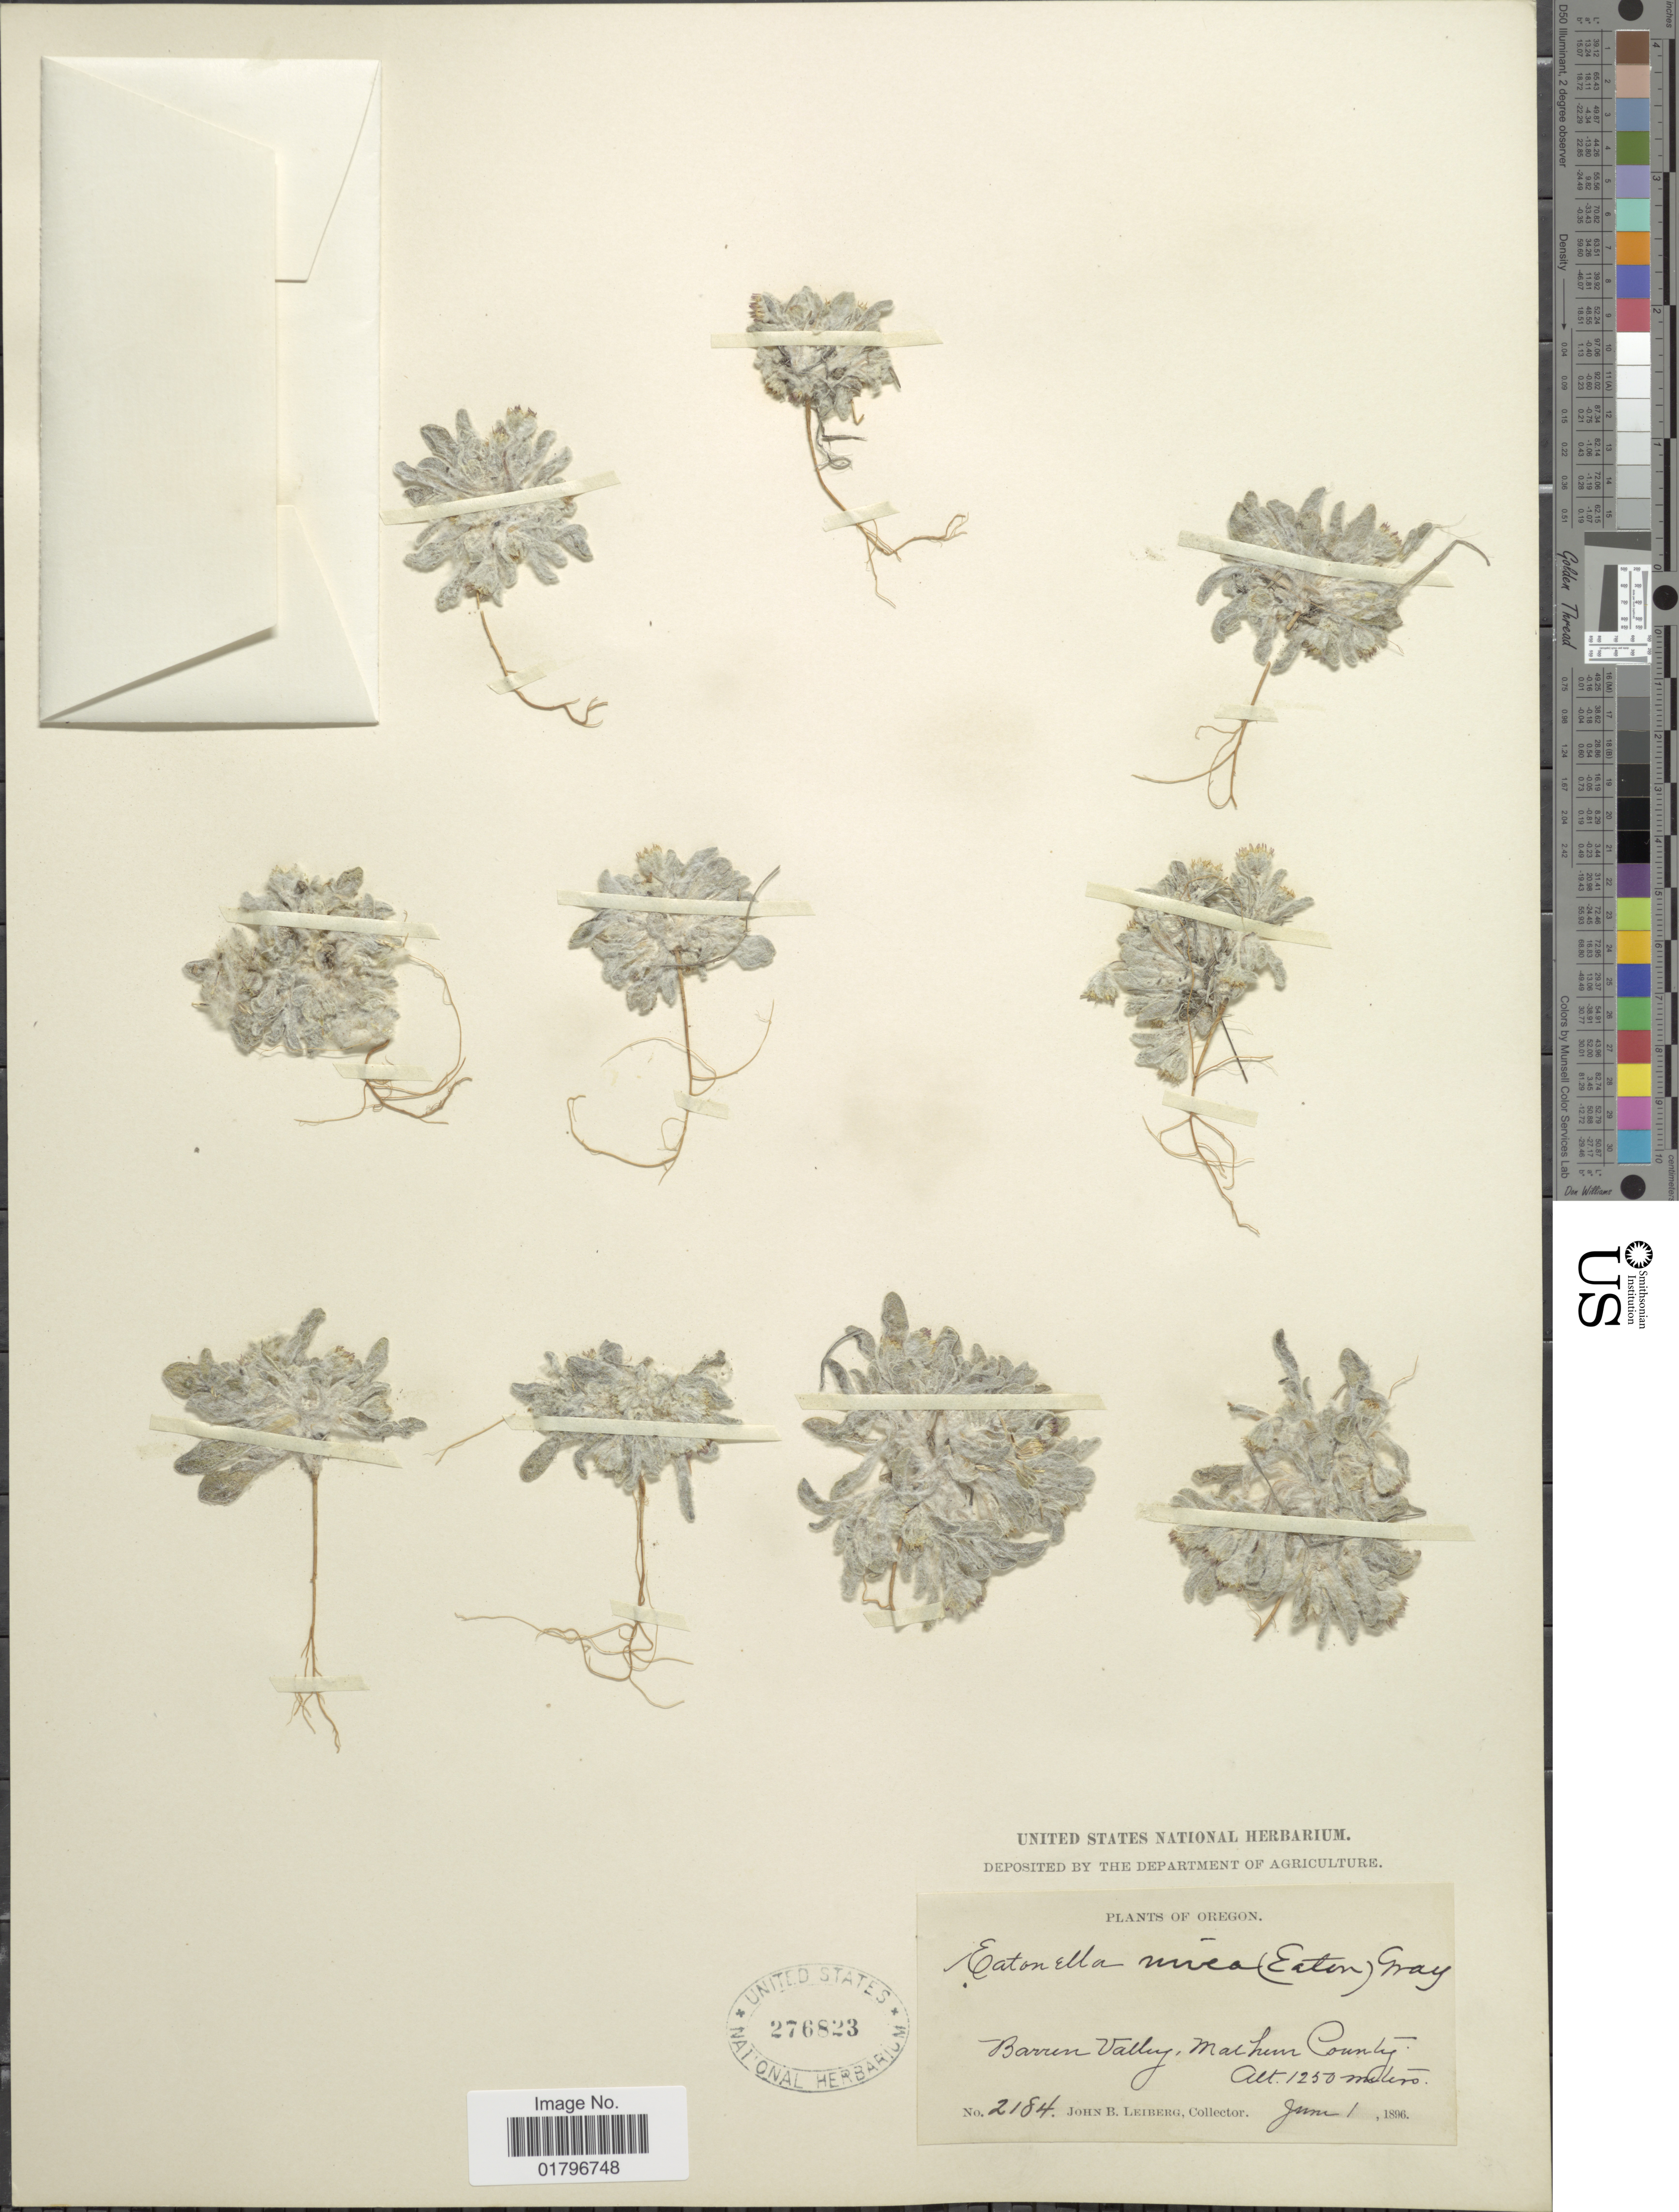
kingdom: Plantae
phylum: Tracheophyta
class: Magnoliopsida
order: Asterales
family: Asteraceae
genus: Eatonella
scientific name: Eatonella nivea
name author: (D.C. Eaton) A. Gray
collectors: J. B. Leiberg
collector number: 2184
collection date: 1896-06-01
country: United States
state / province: Oregon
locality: Barren Valley, Malheur County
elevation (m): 1250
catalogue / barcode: US 276823